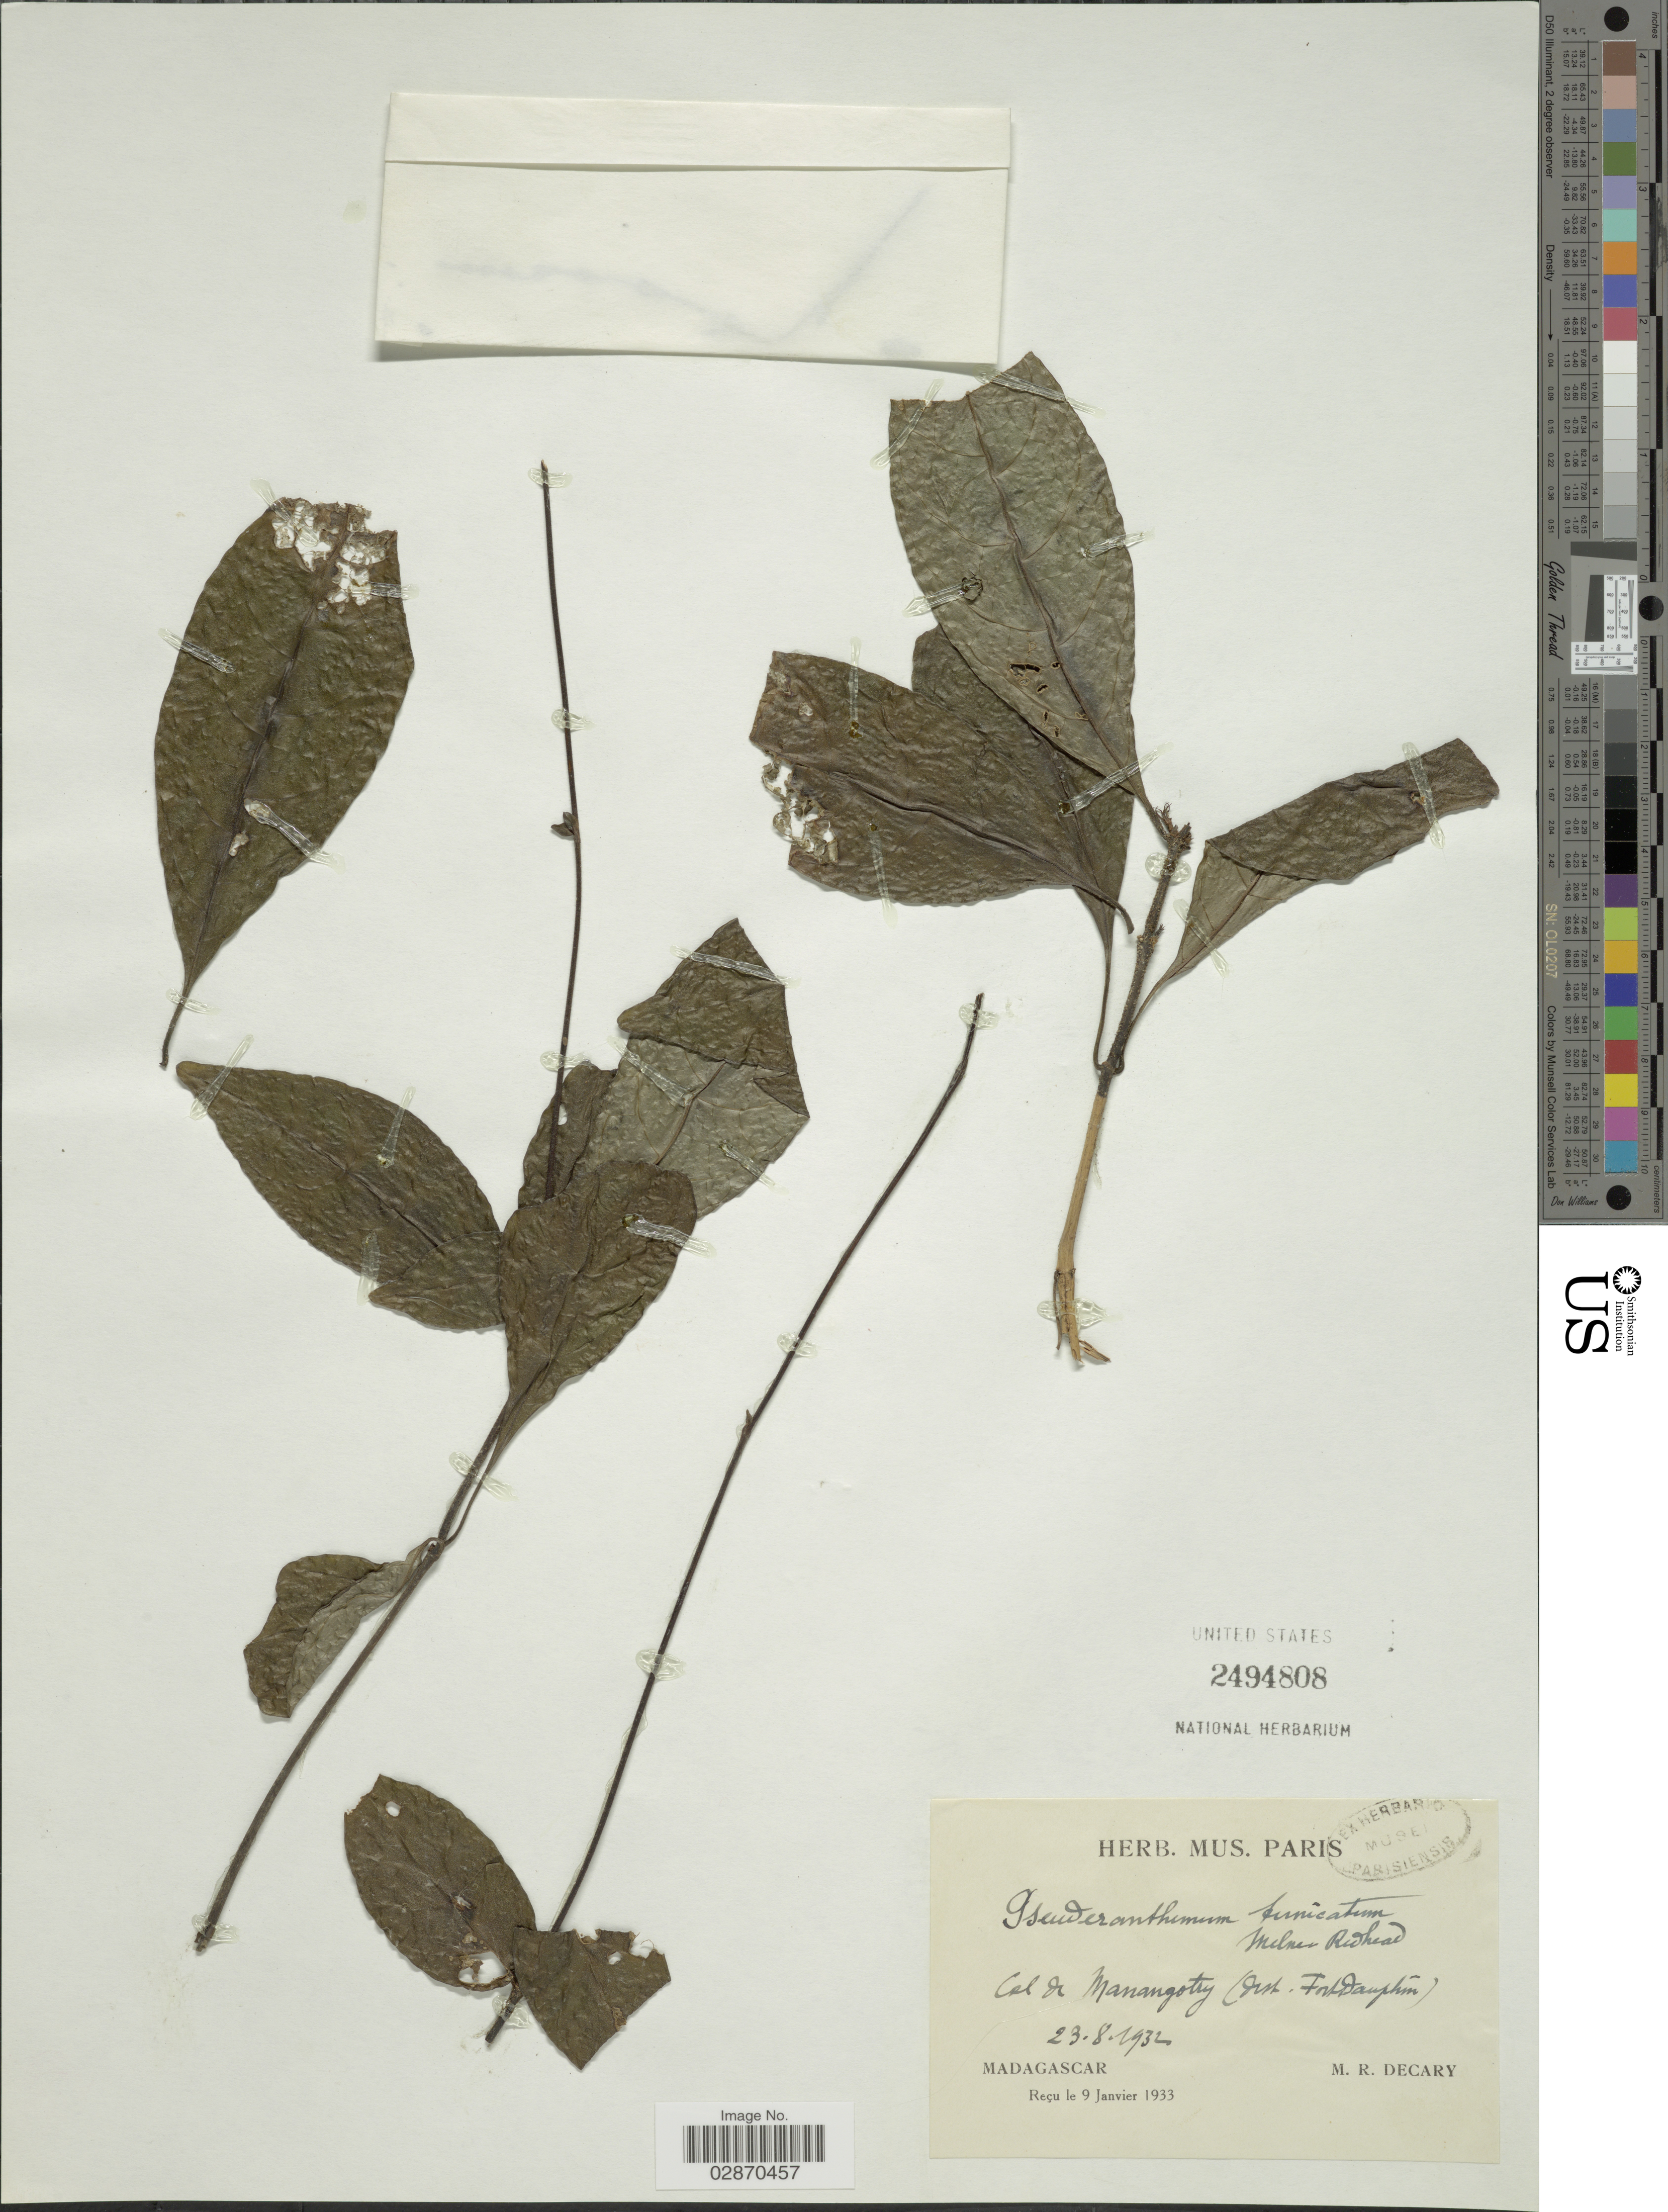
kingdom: Plantae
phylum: Tracheophyta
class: Magnoliopsida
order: Lamiales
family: Acanthaceae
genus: Pseuderanthemum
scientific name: Pseuderanthemum tunicatum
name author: (Afzel.) Milne-Redh.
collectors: R. Decary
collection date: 1932-08-23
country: Madagascar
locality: Manangotry (oest. Fort Dauphin).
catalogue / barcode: US 2494808